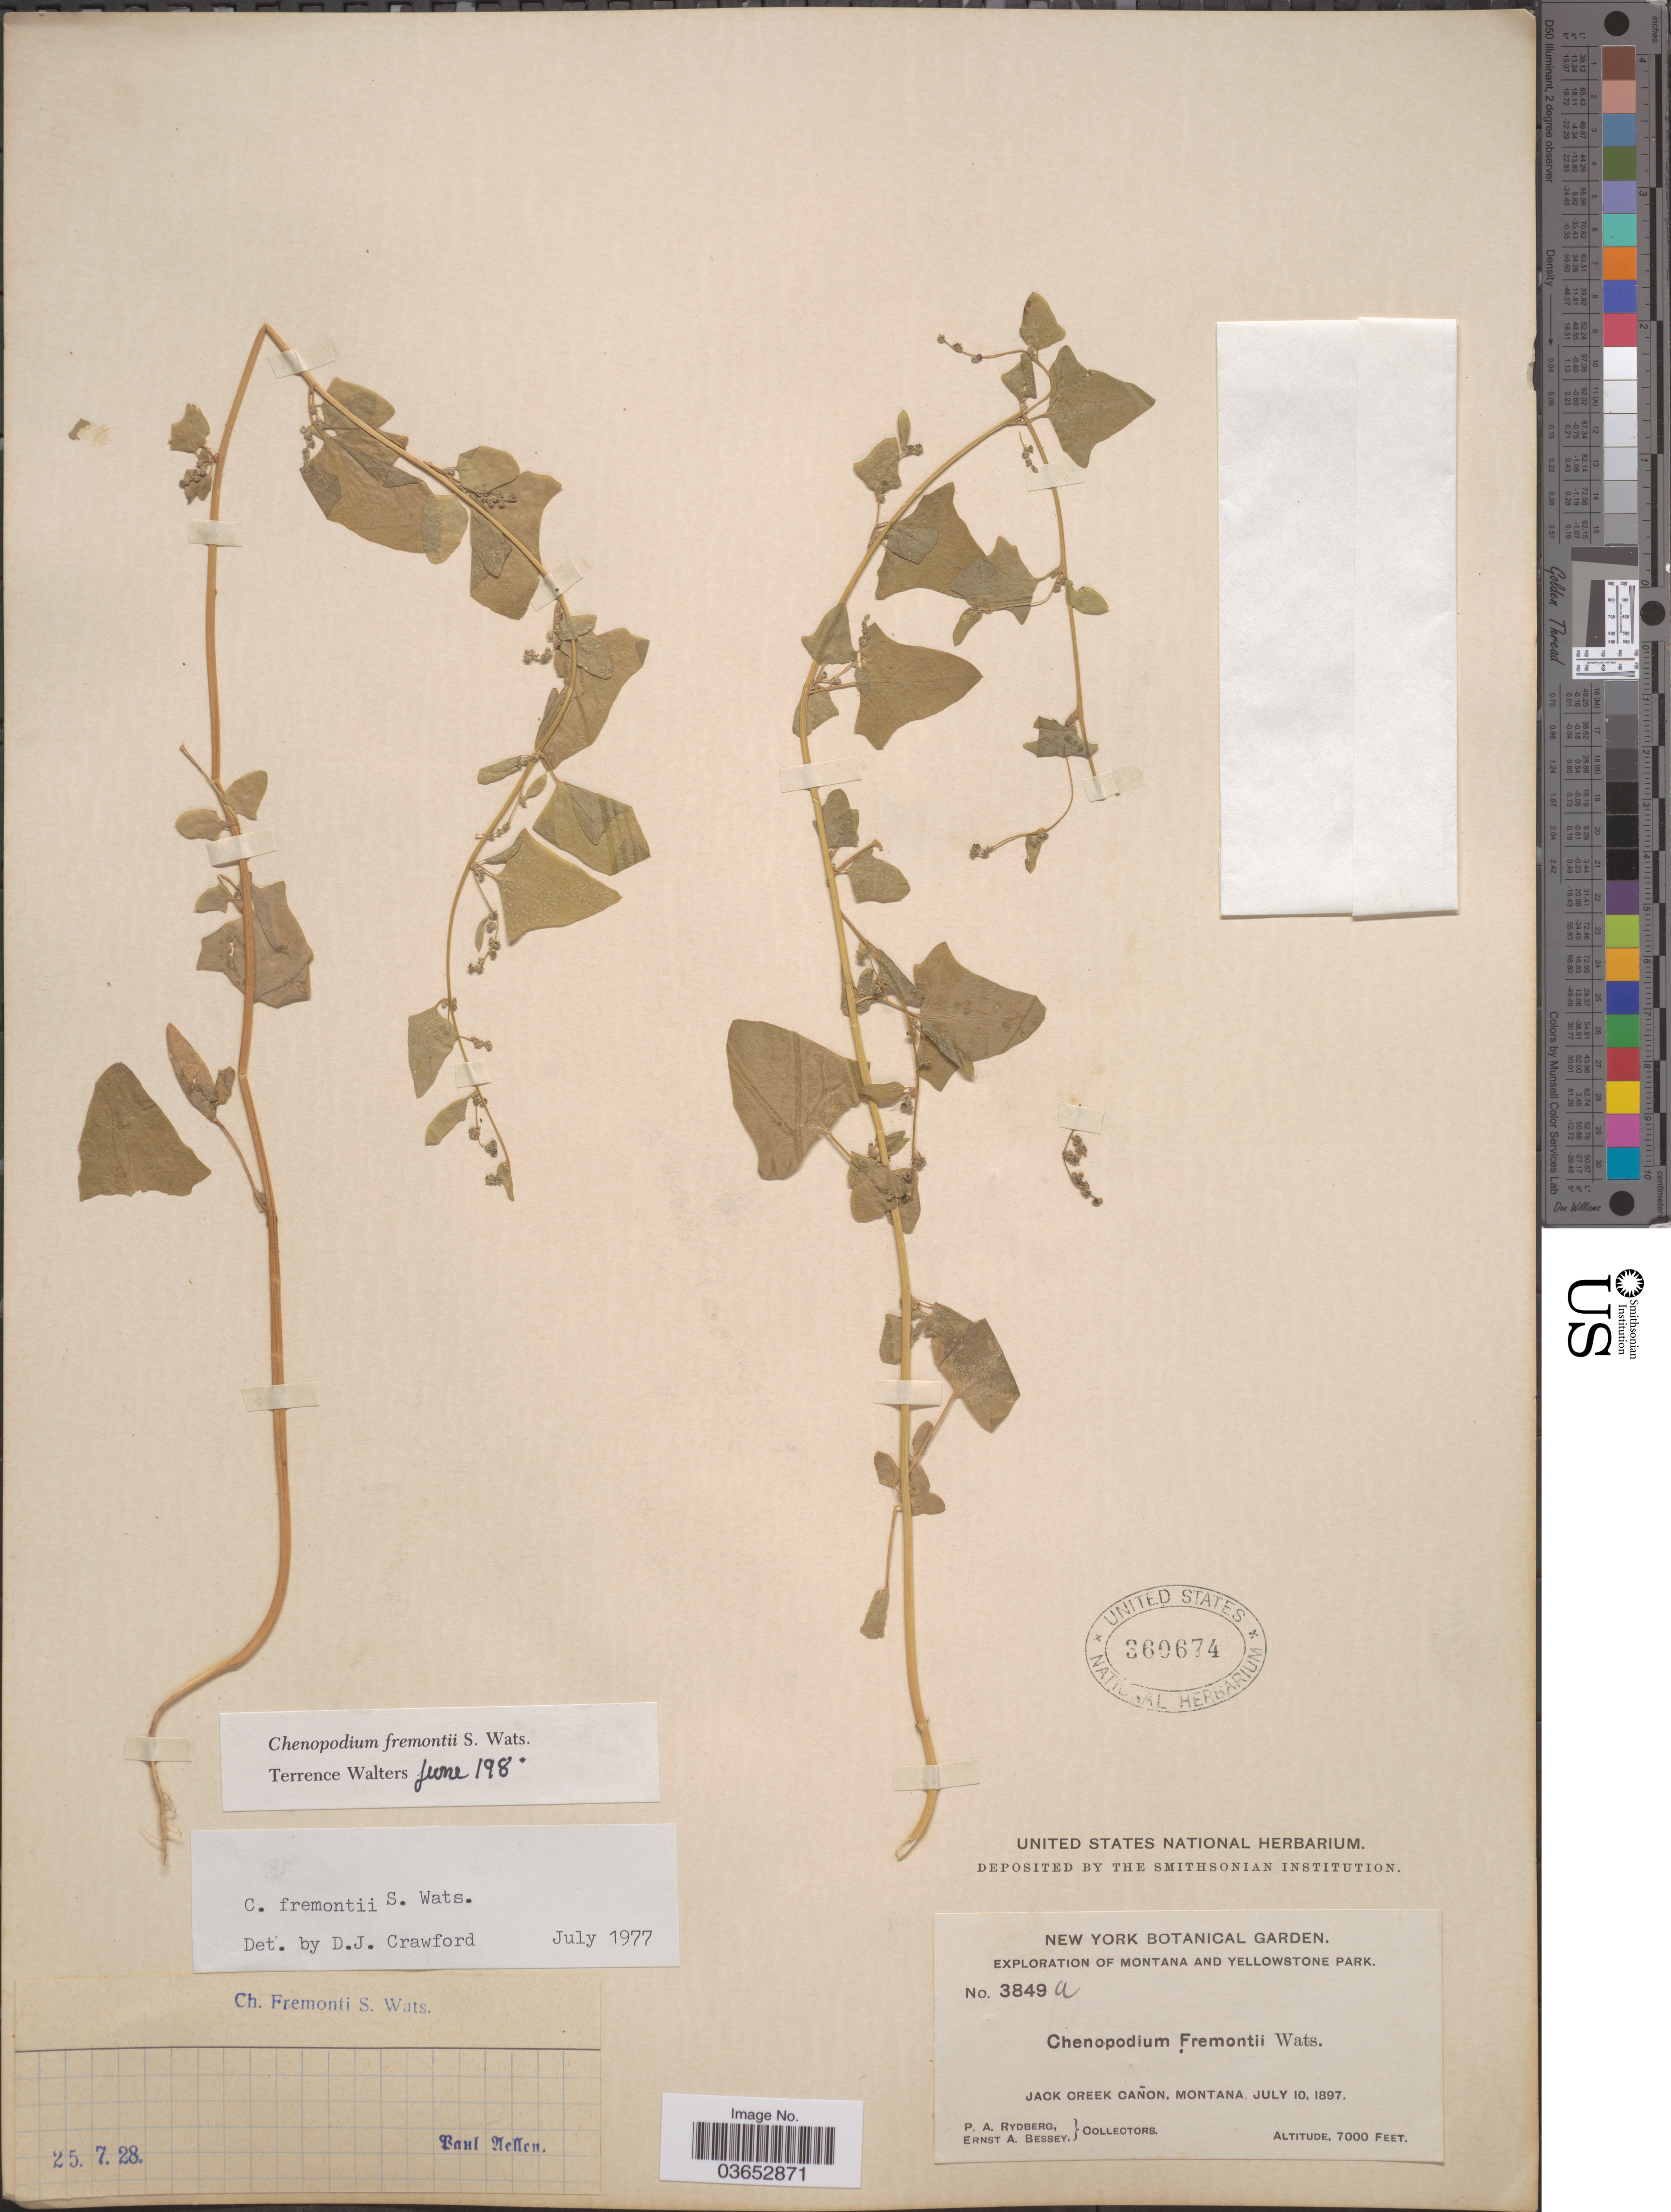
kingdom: Plantae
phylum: Tracheophyta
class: Magnoliopsida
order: Caryophyllales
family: Amaranthaceae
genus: Chenopodium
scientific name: Chenopodium fremontii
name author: S. Watson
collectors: P. A. Rydberg & E. A. Bessey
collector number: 3849a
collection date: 1897-07-10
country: United States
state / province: Montana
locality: Yellowstone Park. Jack Creek Cañon.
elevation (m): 2134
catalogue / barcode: US 360674